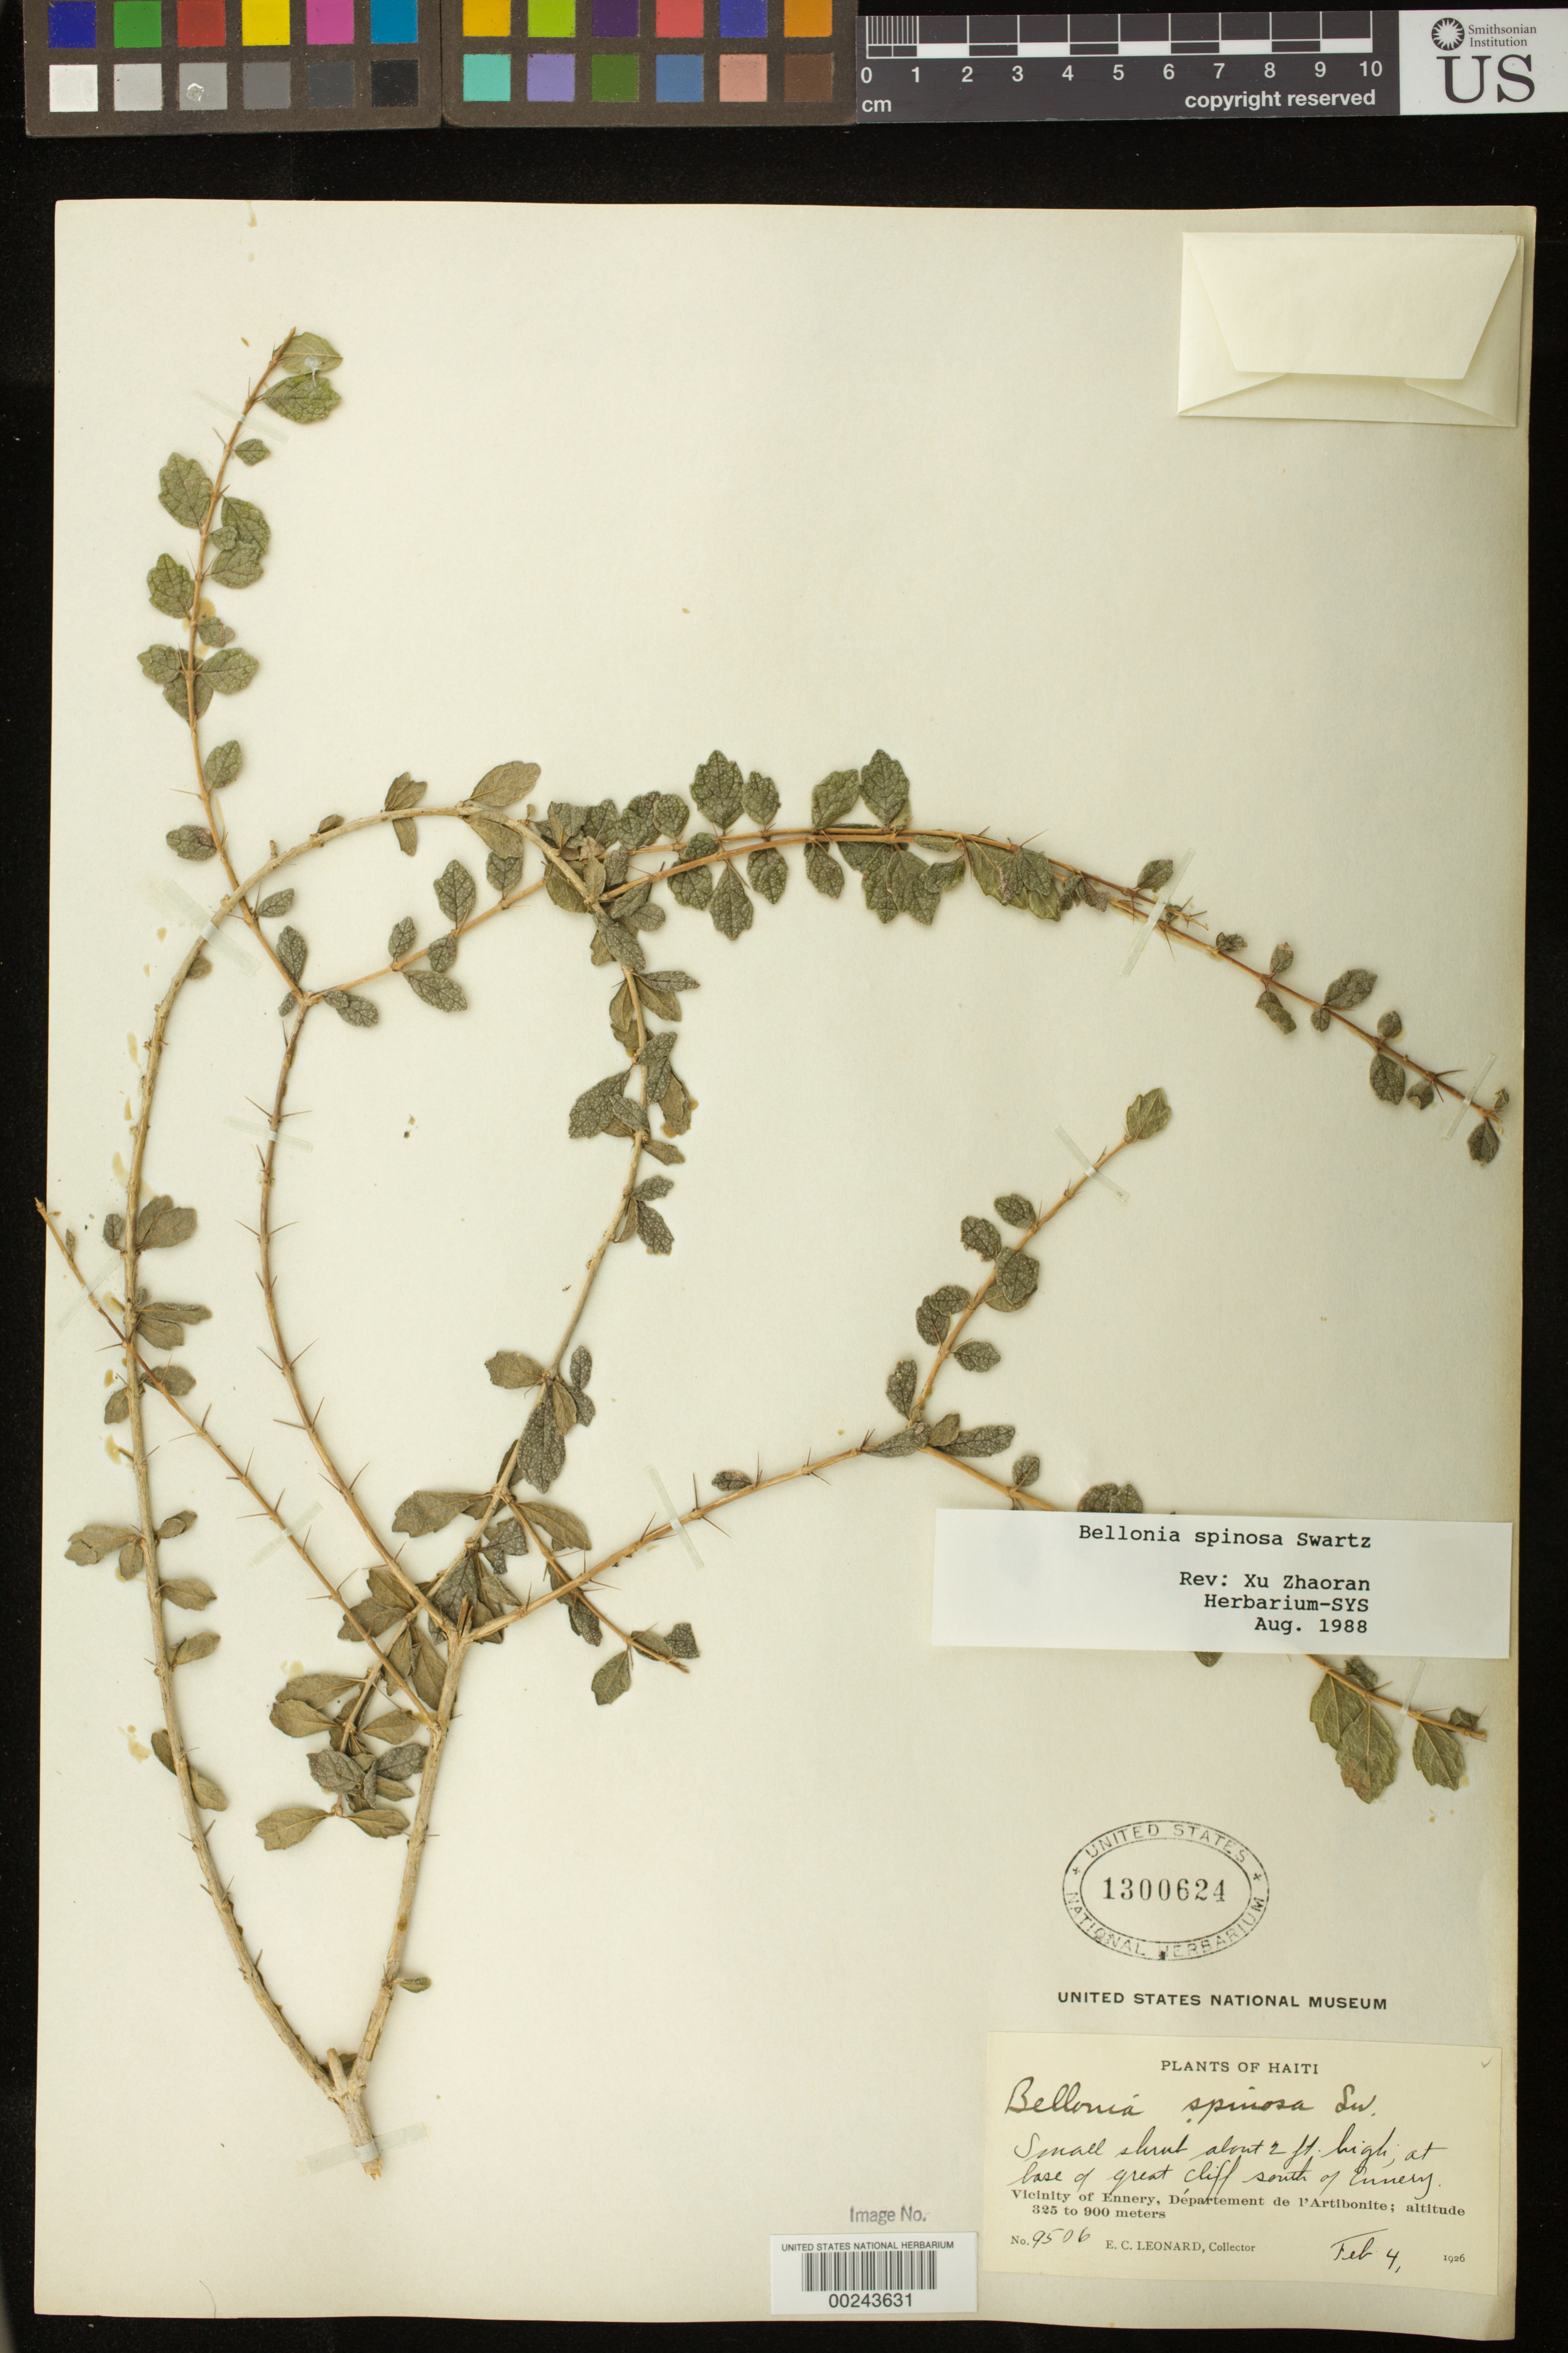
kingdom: Plantae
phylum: Tracheophyta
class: Magnoliopsida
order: Lamiales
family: Gesneriaceae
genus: Bellonia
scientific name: Bellonia spinosa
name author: Sw.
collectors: E. C. Leonard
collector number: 9506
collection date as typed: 04 Feb 1926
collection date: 1926-02-04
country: Haiti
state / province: Artibonite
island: Hispaniola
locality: S of Ennery, Luilboreau road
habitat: At base of great cliff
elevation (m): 325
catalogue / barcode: US 1300624